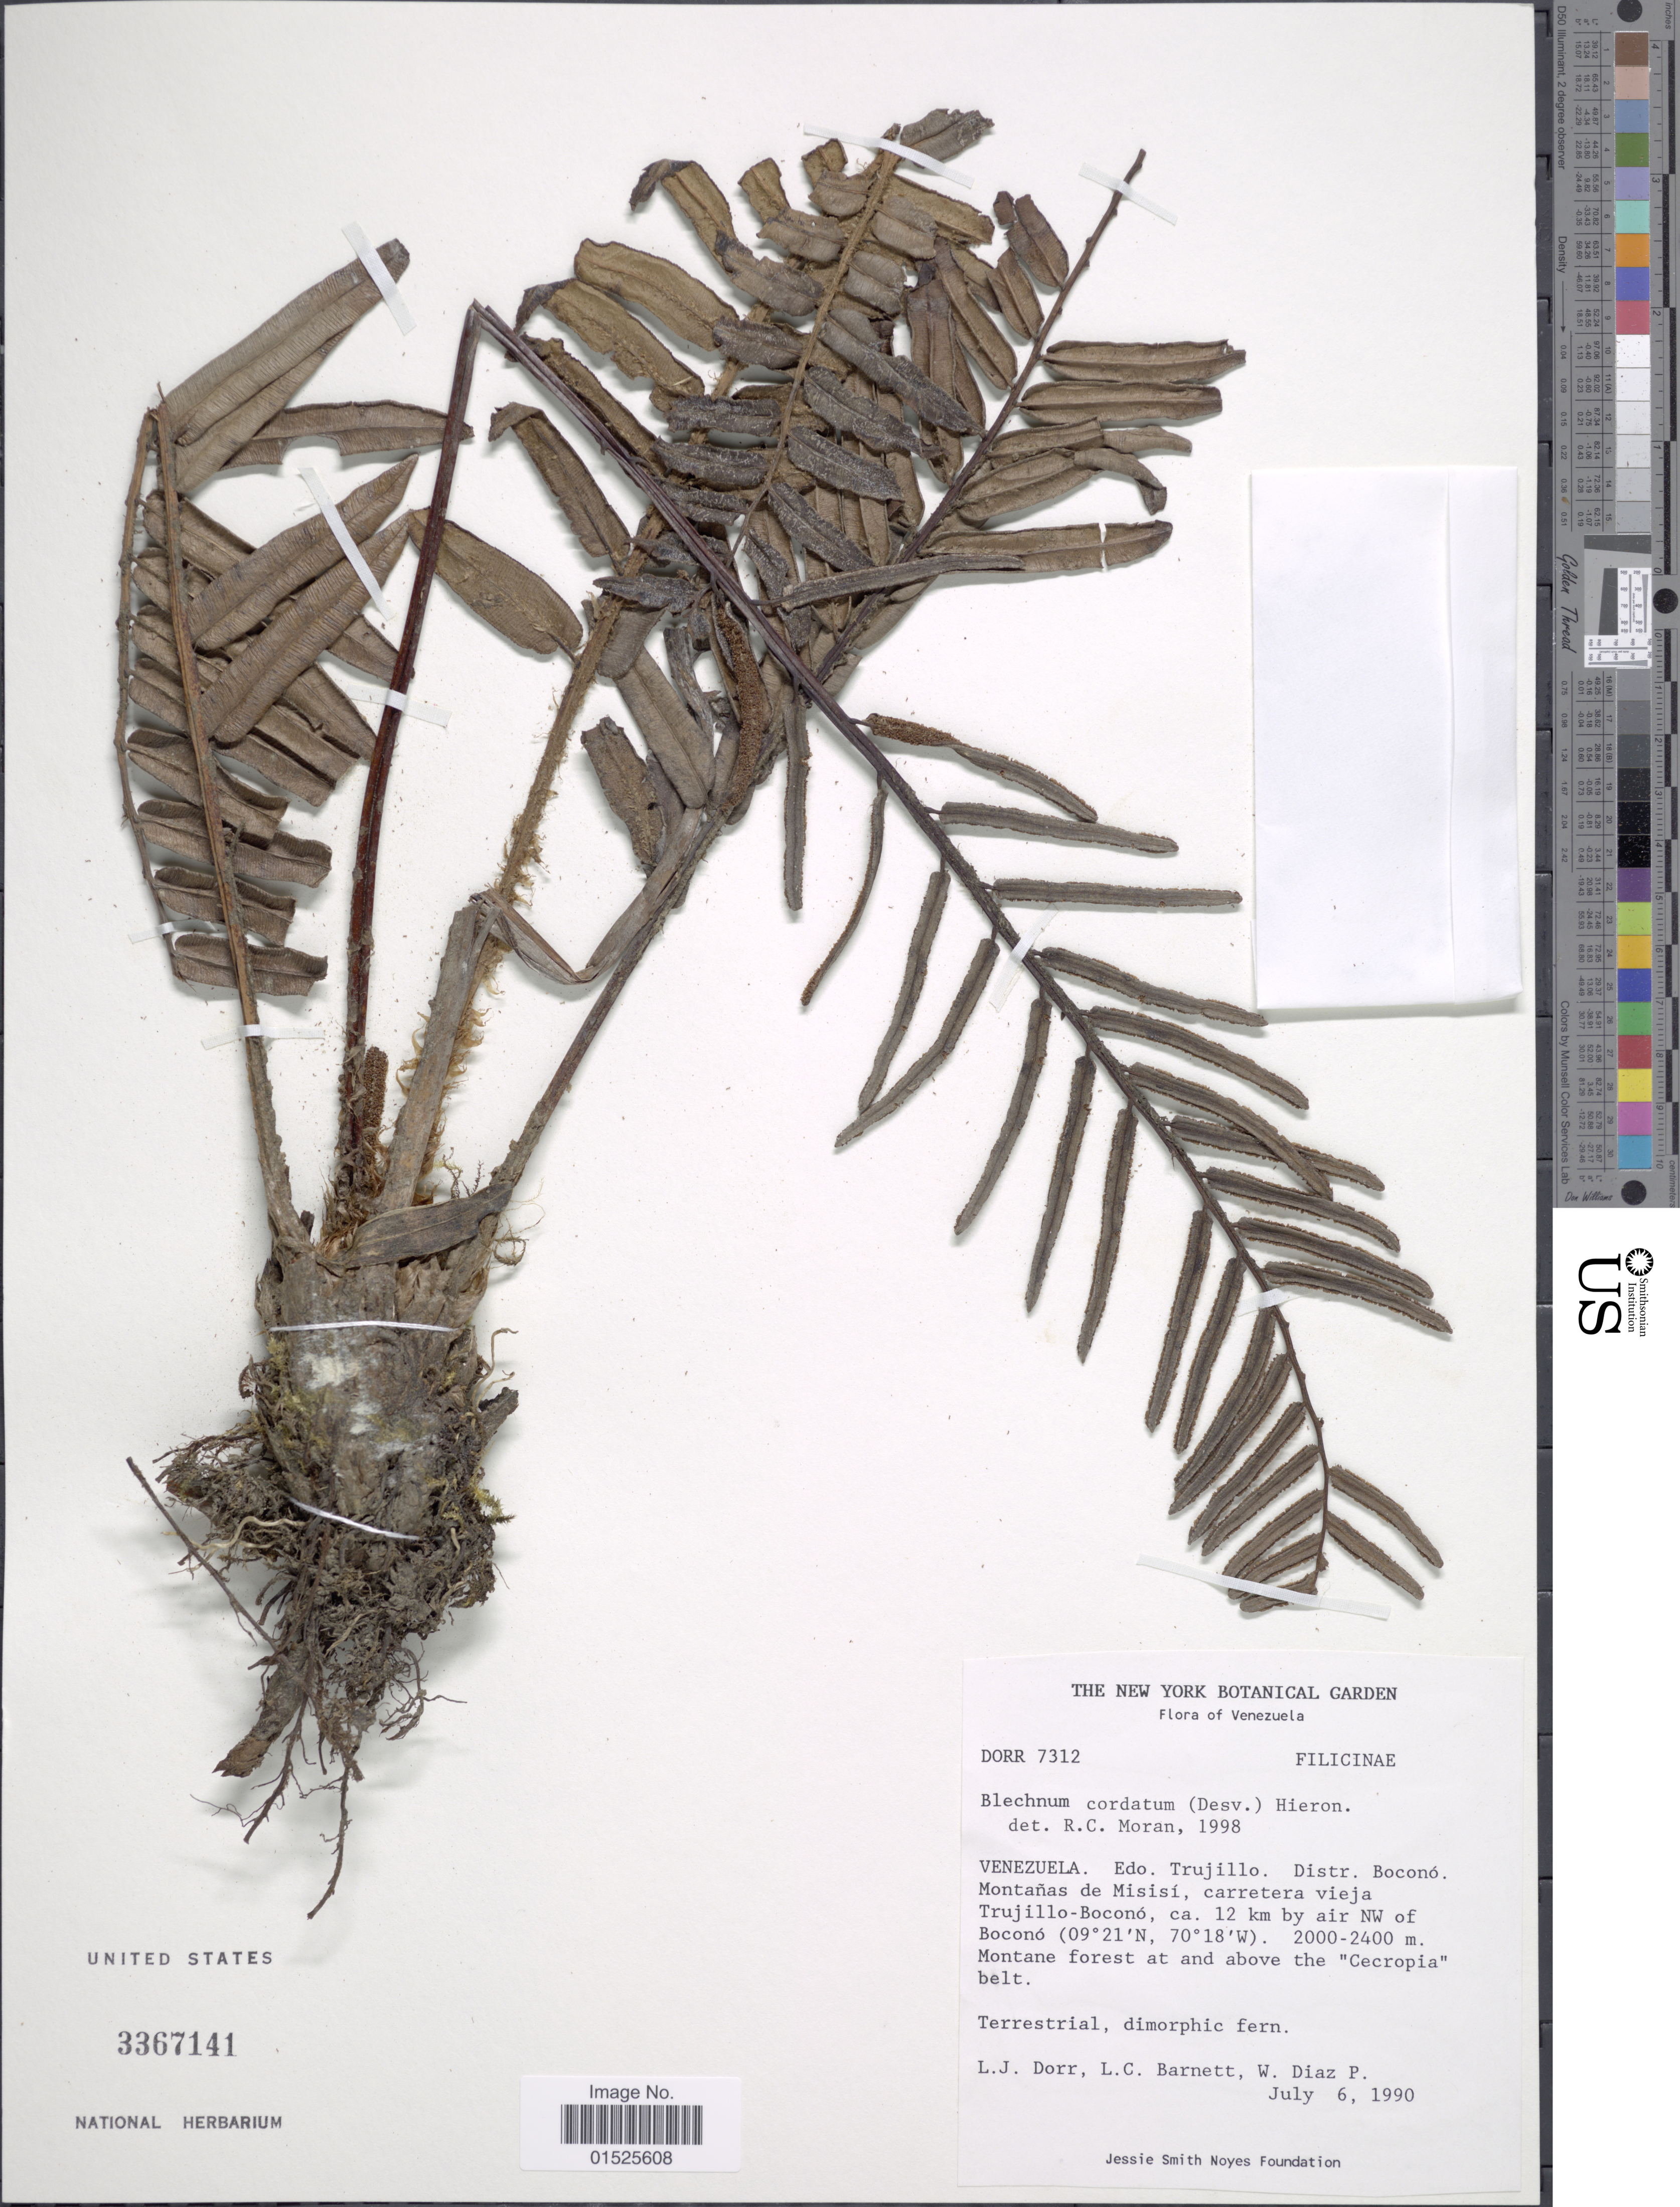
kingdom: Plantae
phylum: Tracheophyta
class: Polypodiopsida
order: Polypodiales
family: Blechnaceae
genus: Blechnum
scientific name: Blechnum cordatum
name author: (Desv.) Hieron.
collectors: L. J. Dorr, L. C. Barnett & W. Díaz P.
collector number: DORR 7312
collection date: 1990-07-06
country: Venezuela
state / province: Trujillo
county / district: Boconó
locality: Montañas de Misisí, carretera vieja Trujillo-Boconó, ca. 12 km by air NW of Boconó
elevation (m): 2000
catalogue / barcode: US 3367141